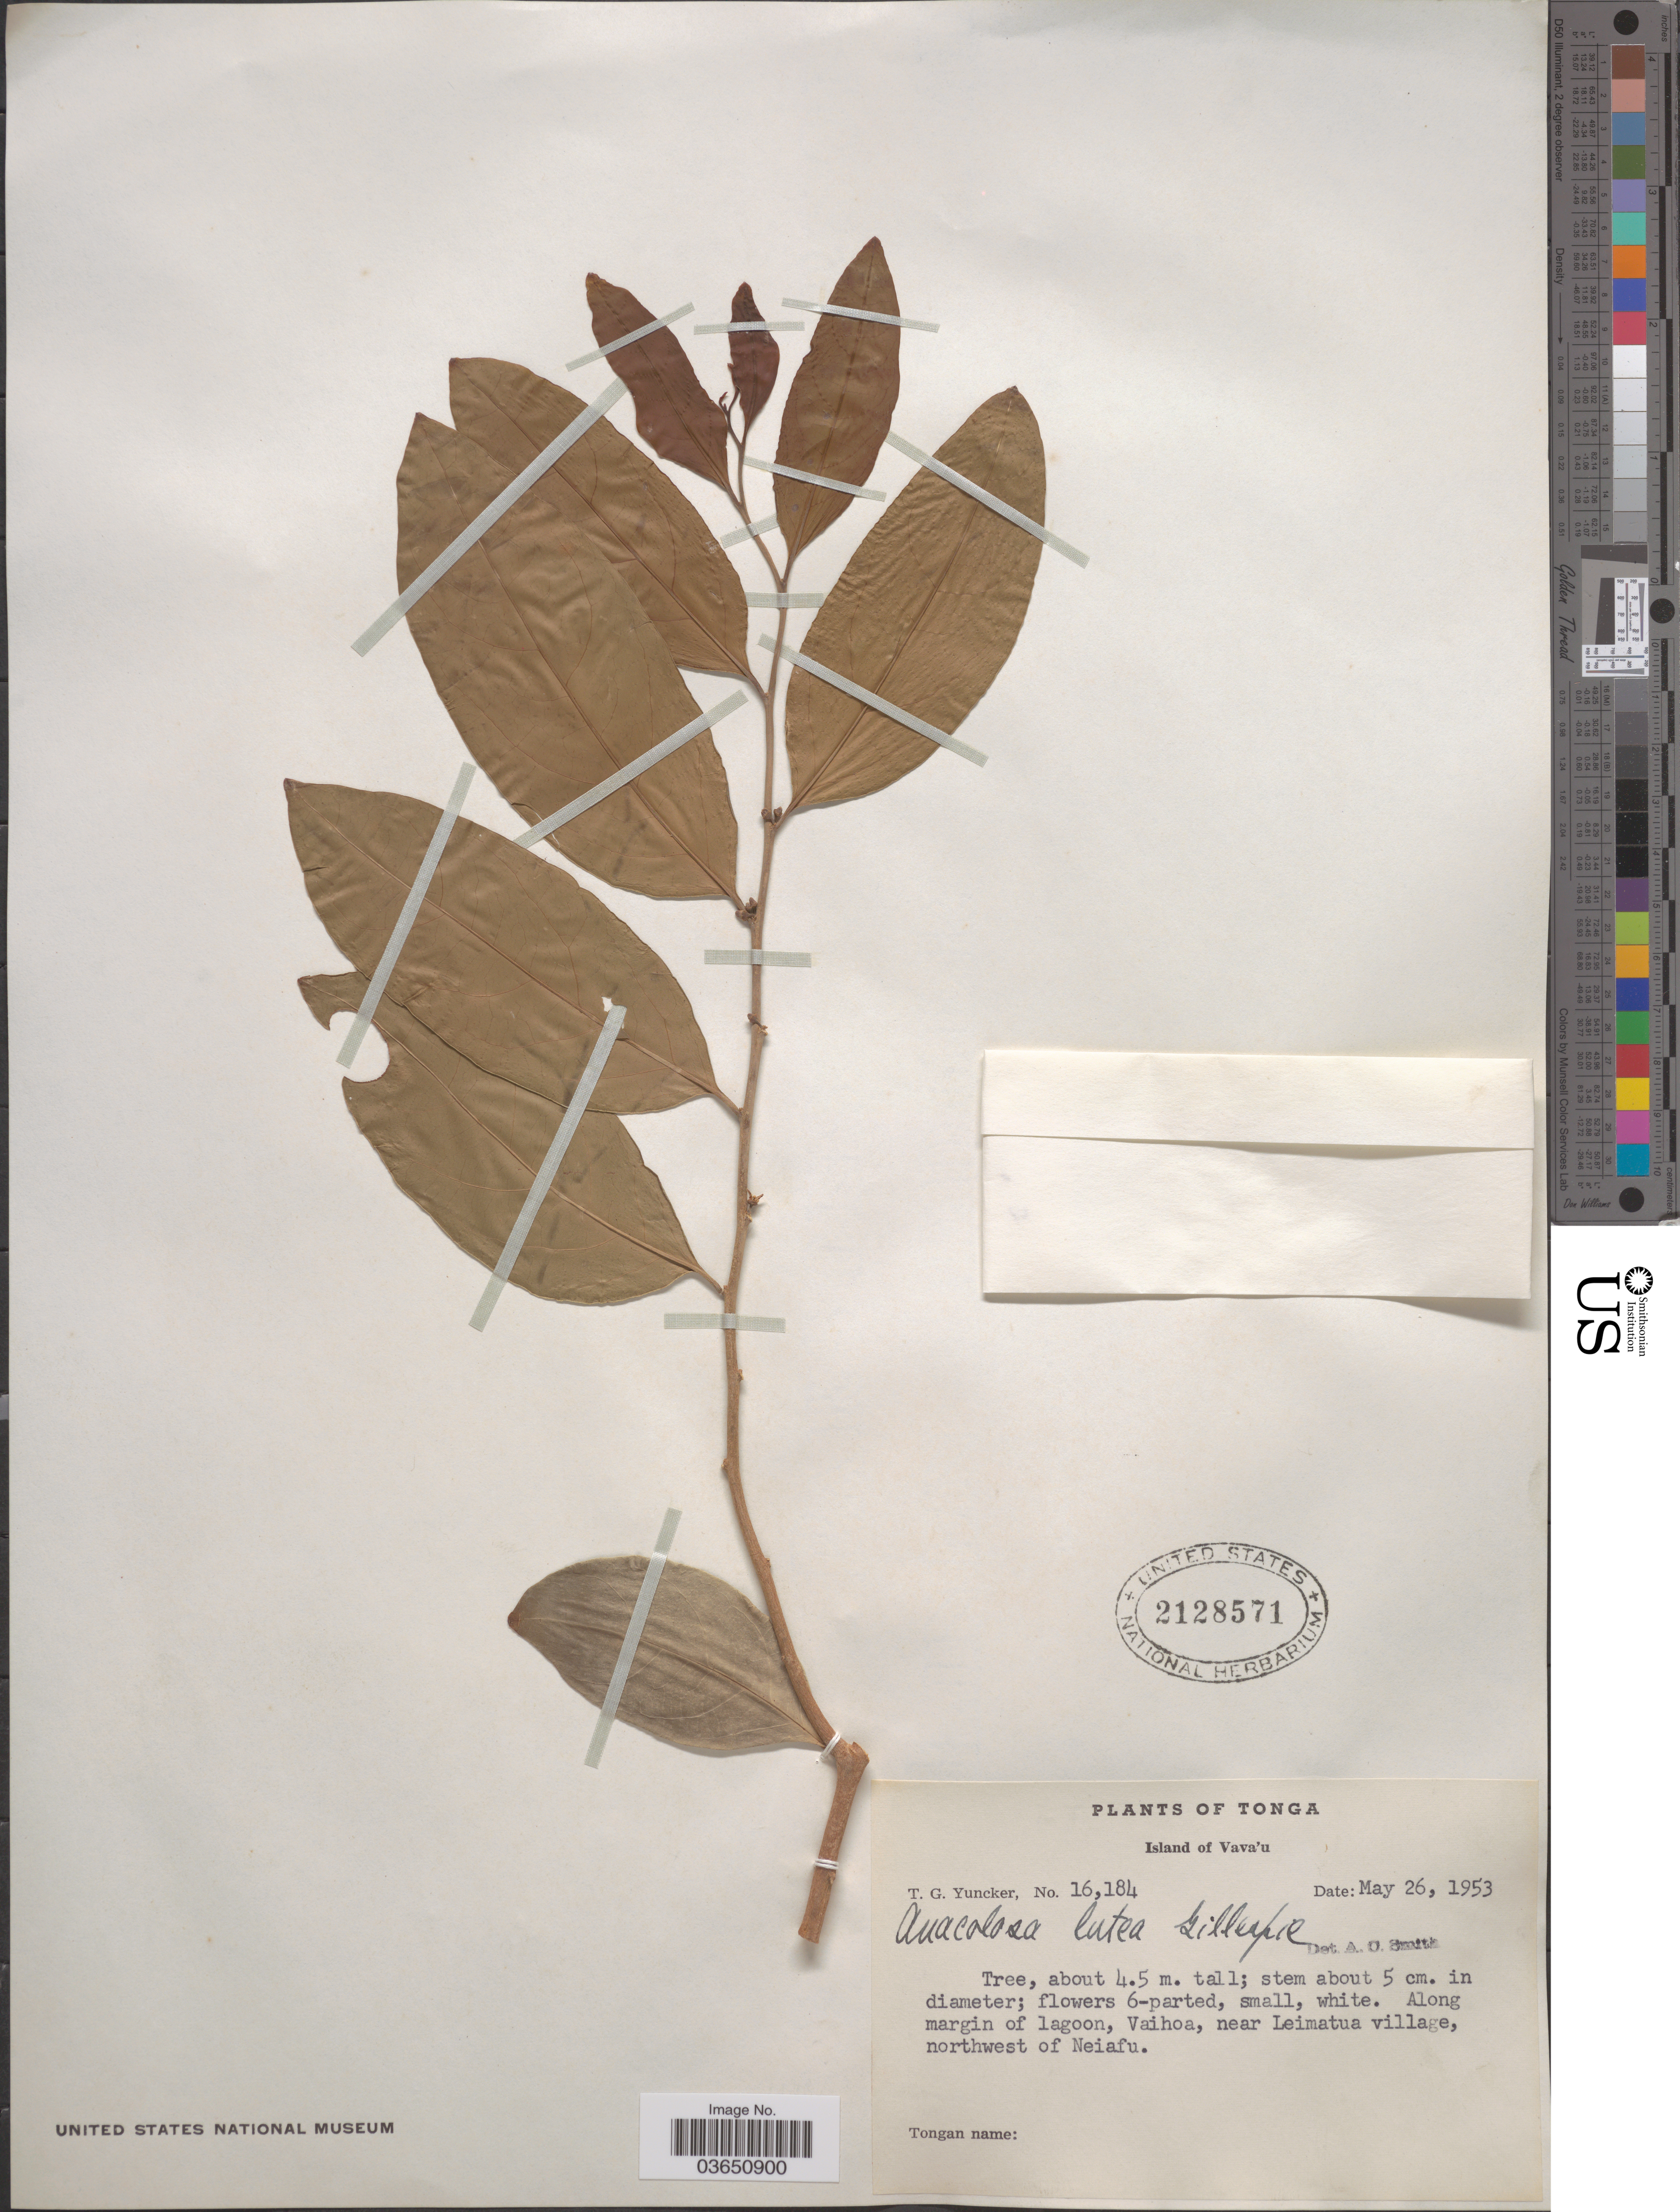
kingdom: Plantae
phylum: Tracheophyta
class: Magnoliopsida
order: Santalales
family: Aptandraceae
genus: Anacolosa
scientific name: Anacolosa lutea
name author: Gillespie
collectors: T. G. Yuncker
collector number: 16184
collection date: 1953-05-26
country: Tonga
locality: Island of Vava'u. Along margin of lagoon, Vaihoa, near Leimatua village, northwest of Neiafu.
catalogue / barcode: US 2128571